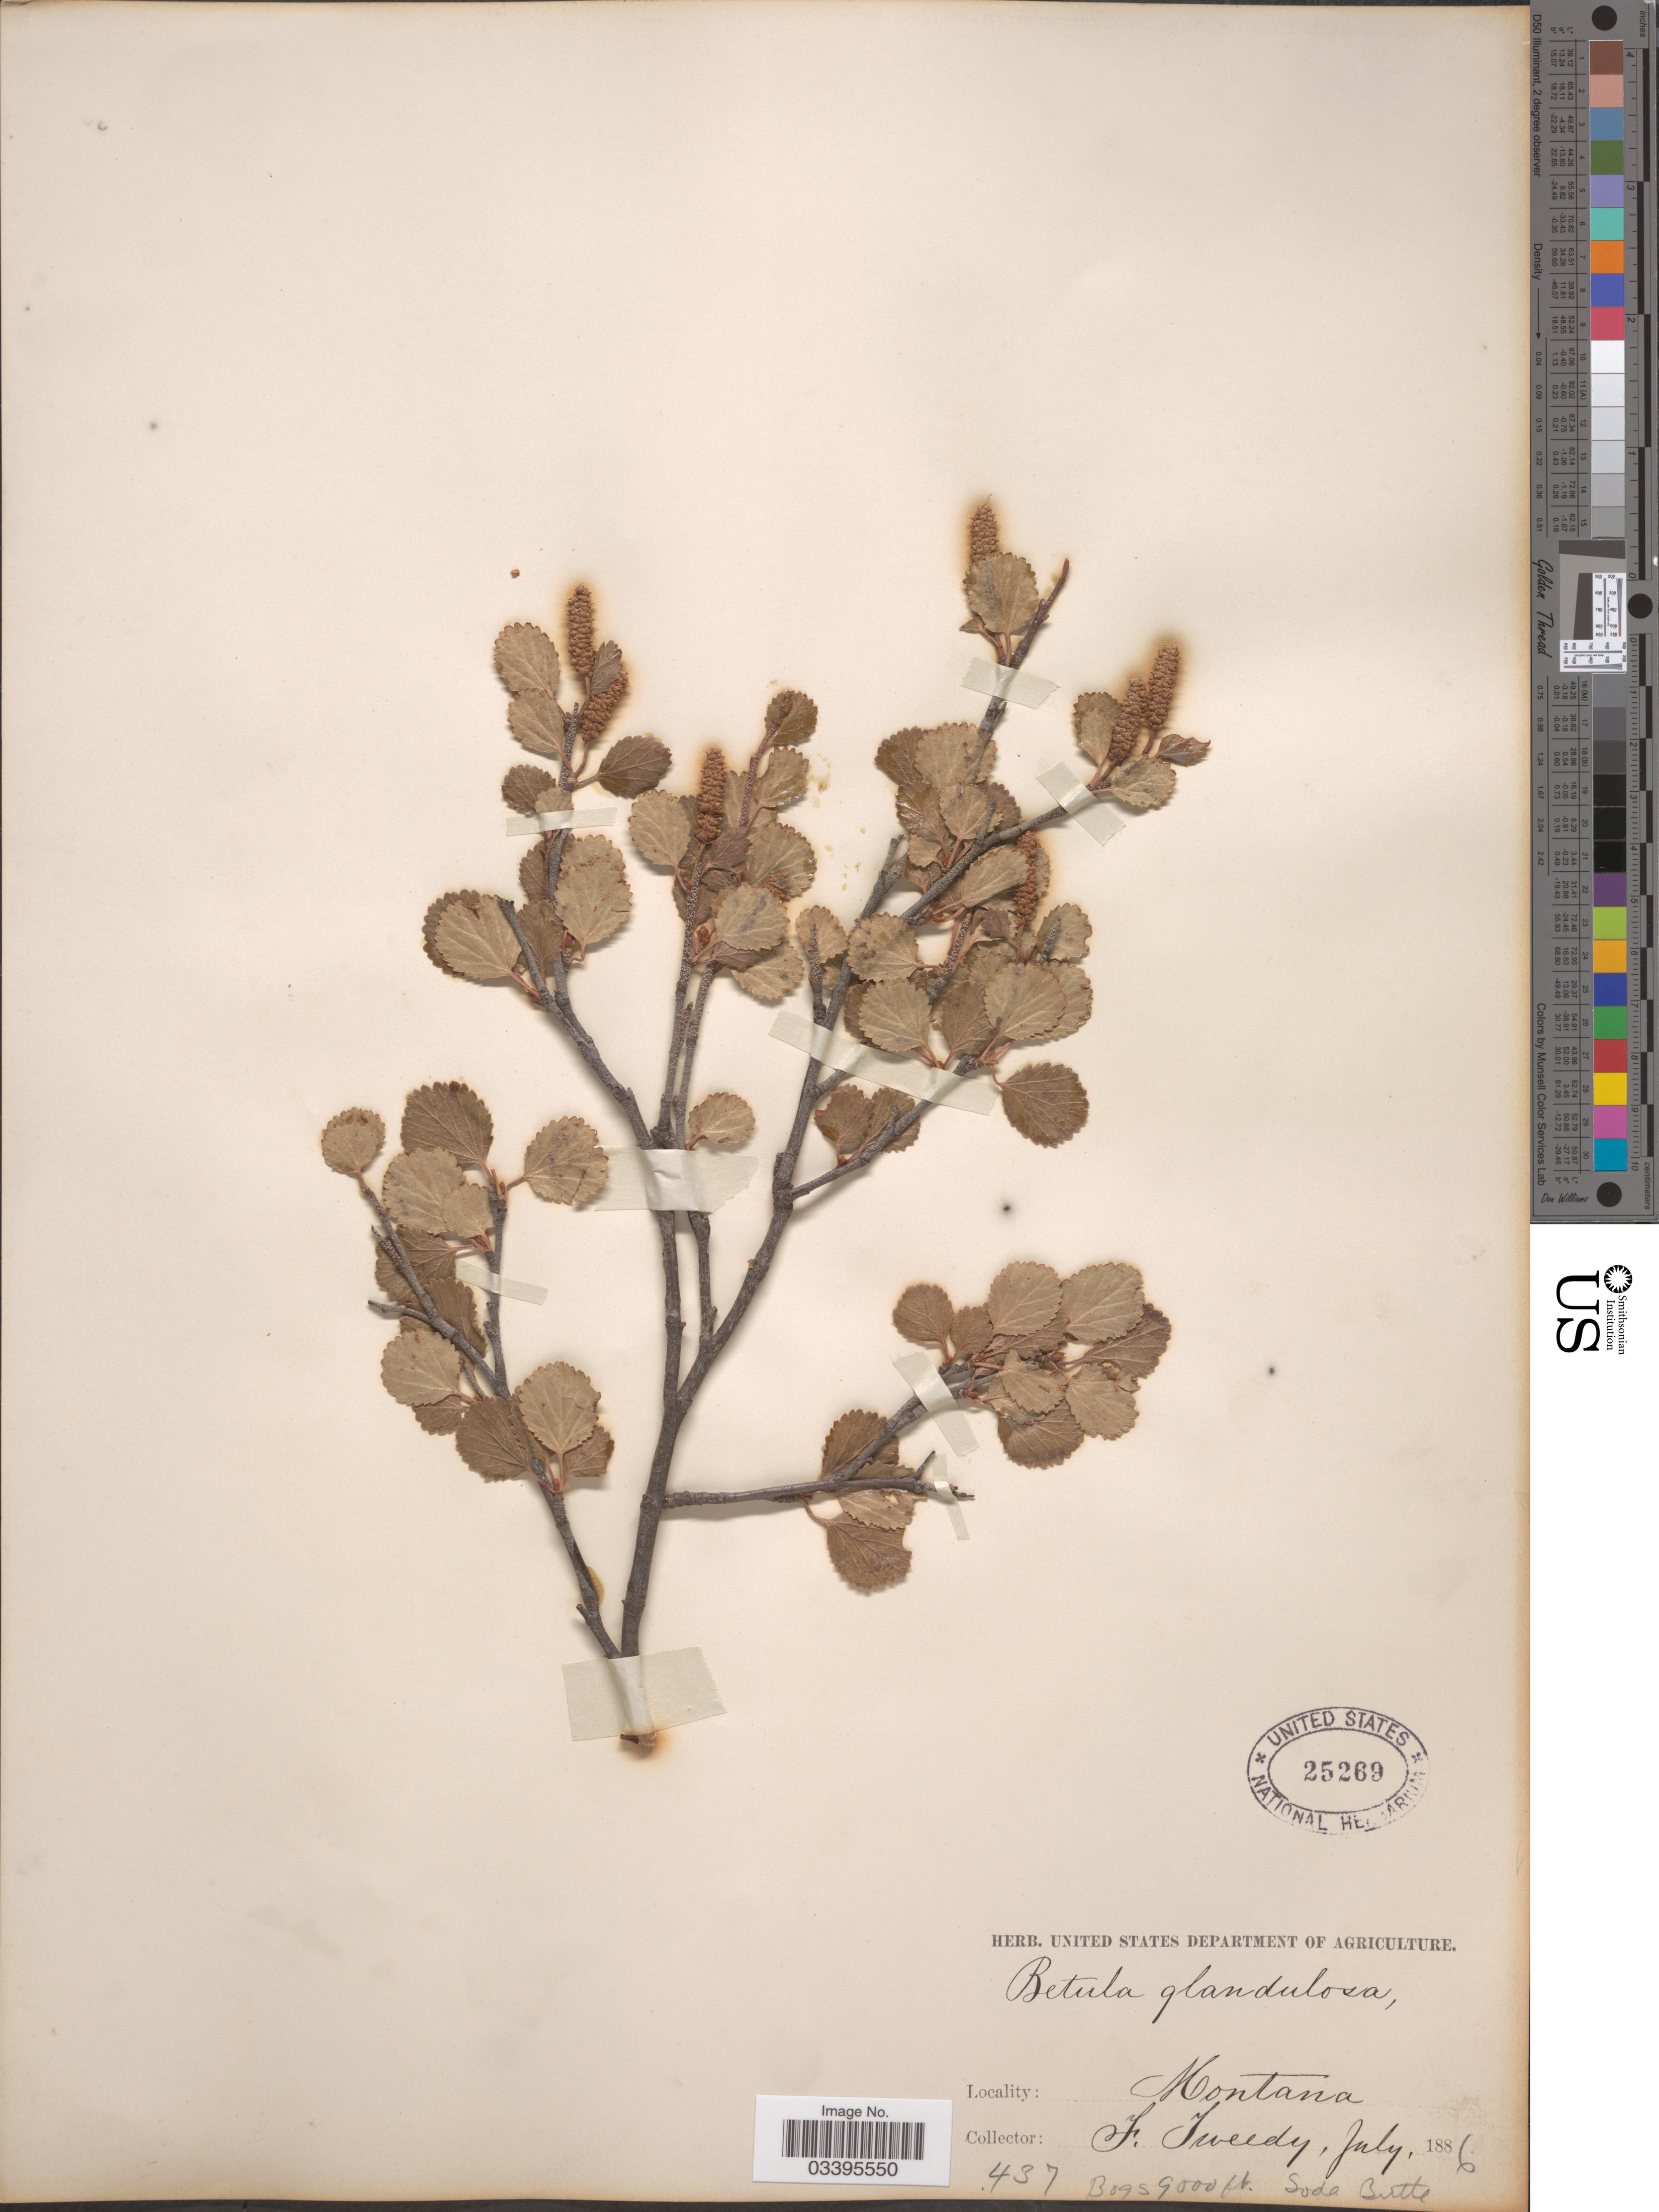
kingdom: Plantae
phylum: Tracheophyta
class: Magnoliopsida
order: Fagales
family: Betulaceae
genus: Betula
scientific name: Betula glandulosa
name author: Michx.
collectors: F. Tweedy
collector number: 437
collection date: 1886-07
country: United States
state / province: Montana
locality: Bogs. Soda Butte.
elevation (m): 2743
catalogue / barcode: US 25269